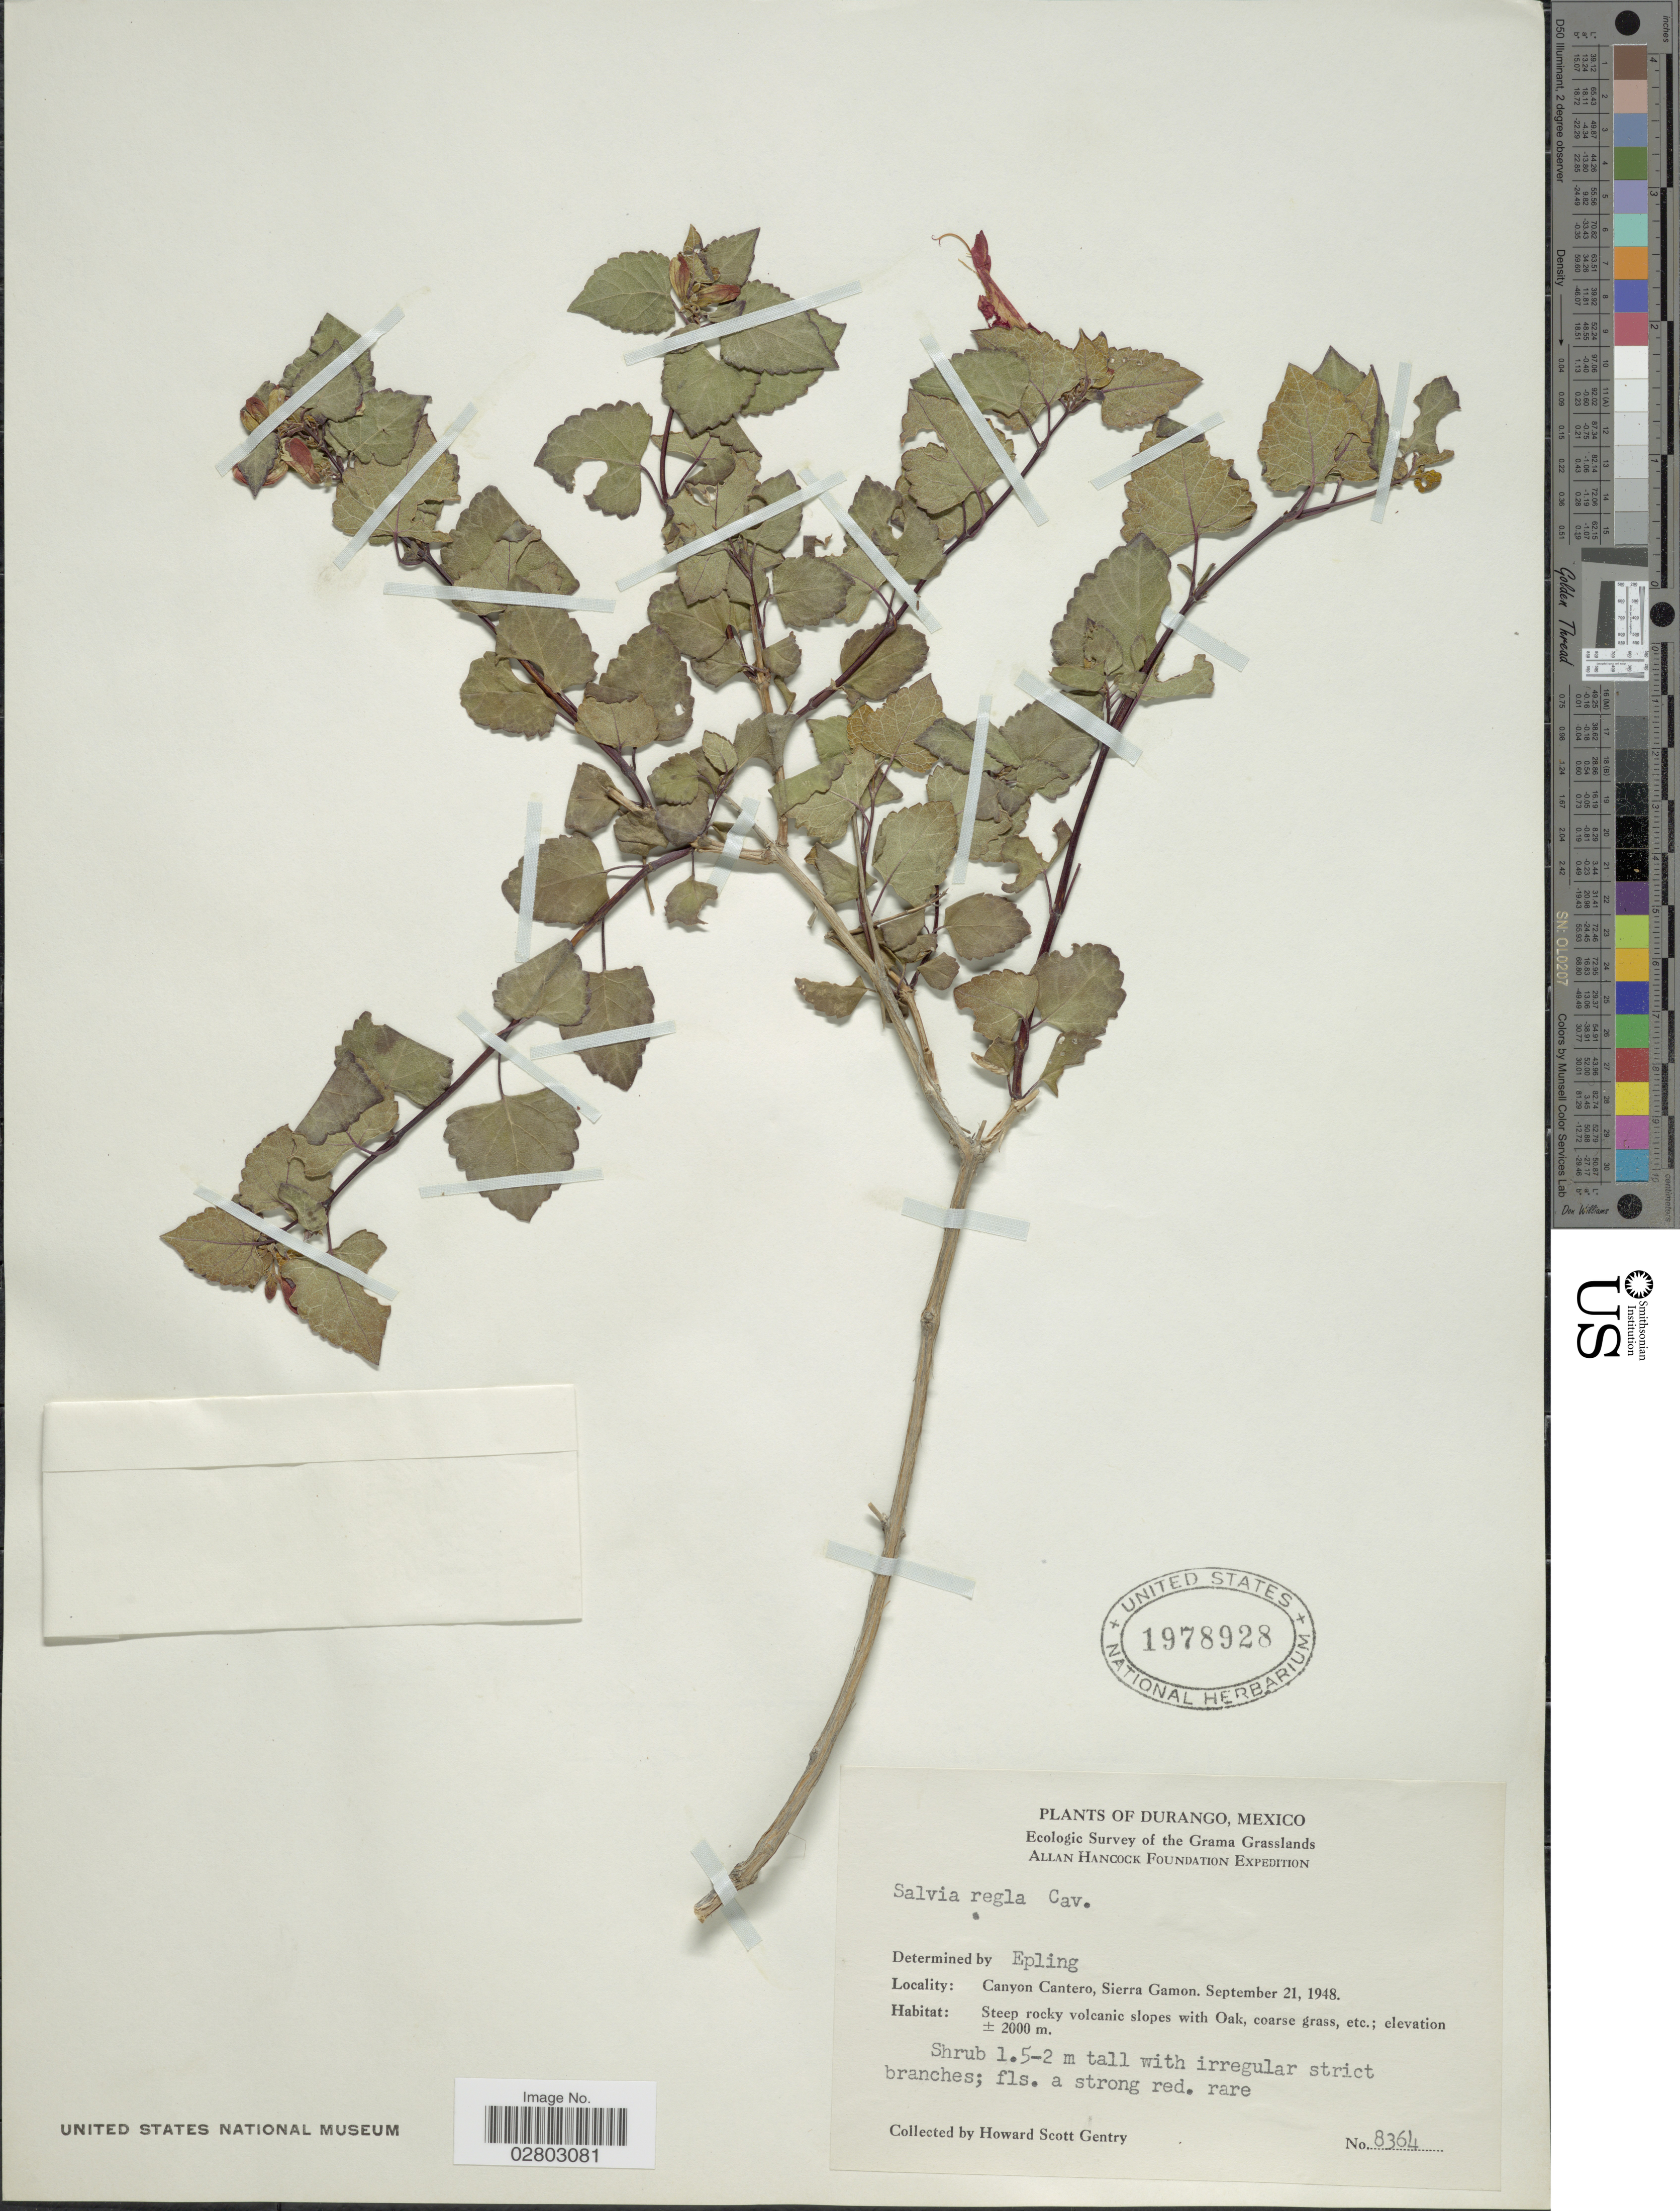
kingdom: Plantae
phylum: Tracheophyta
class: Magnoliopsida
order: Lamiales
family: Lamiaceae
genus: Salvia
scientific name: Salvia regla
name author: Cav.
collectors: H. S. Gentry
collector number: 8364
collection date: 1948-09-21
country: Mexico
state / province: Durango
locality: Canyon Cantero, Sierra Gamon, Steep rocky volcanic slopes with Oak.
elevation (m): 2000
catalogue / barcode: US 1978928